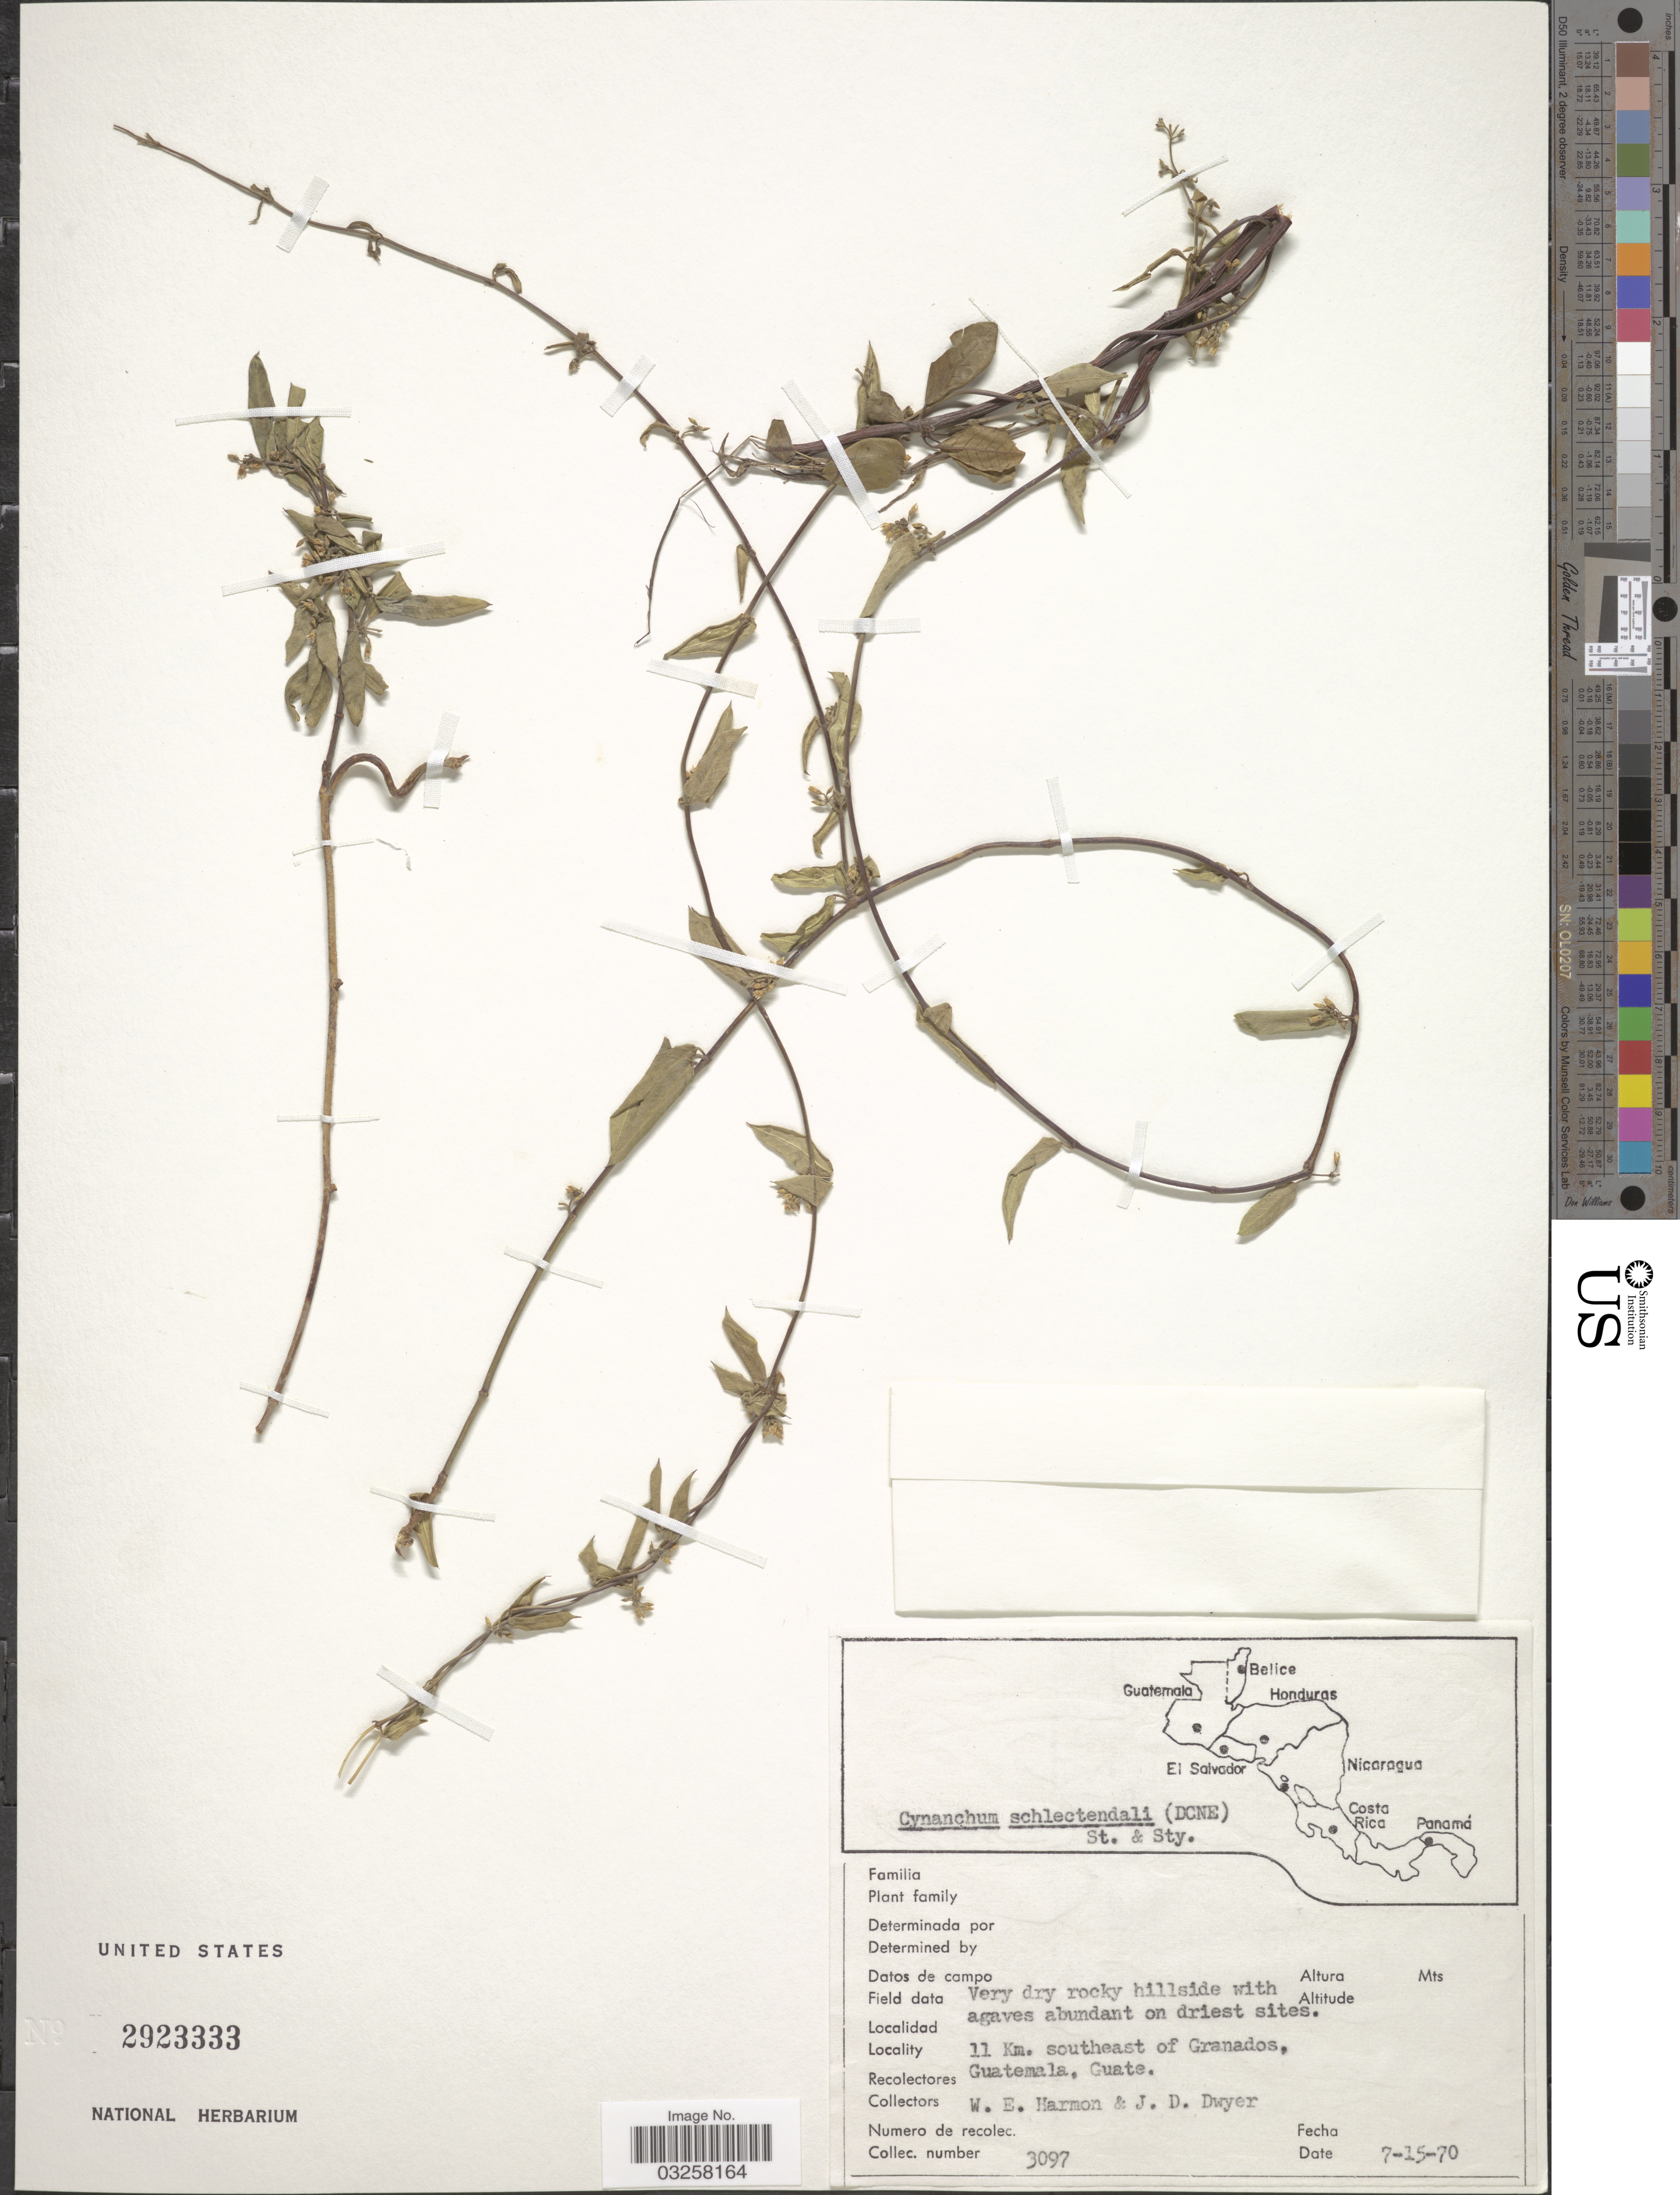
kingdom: Plantae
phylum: Tracheophyta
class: Magnoliopsida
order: Gentianales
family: Apocynaceae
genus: Metastelma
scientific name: Metastelma schlechtendalii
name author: Decne.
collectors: W. E. Harmon & J. D. Dwyer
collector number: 3097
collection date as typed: Transcribed d/m/y: 15/7/70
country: Guatemala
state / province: Guatemala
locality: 11 Km. southeast of Granados.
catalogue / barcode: US 2923333